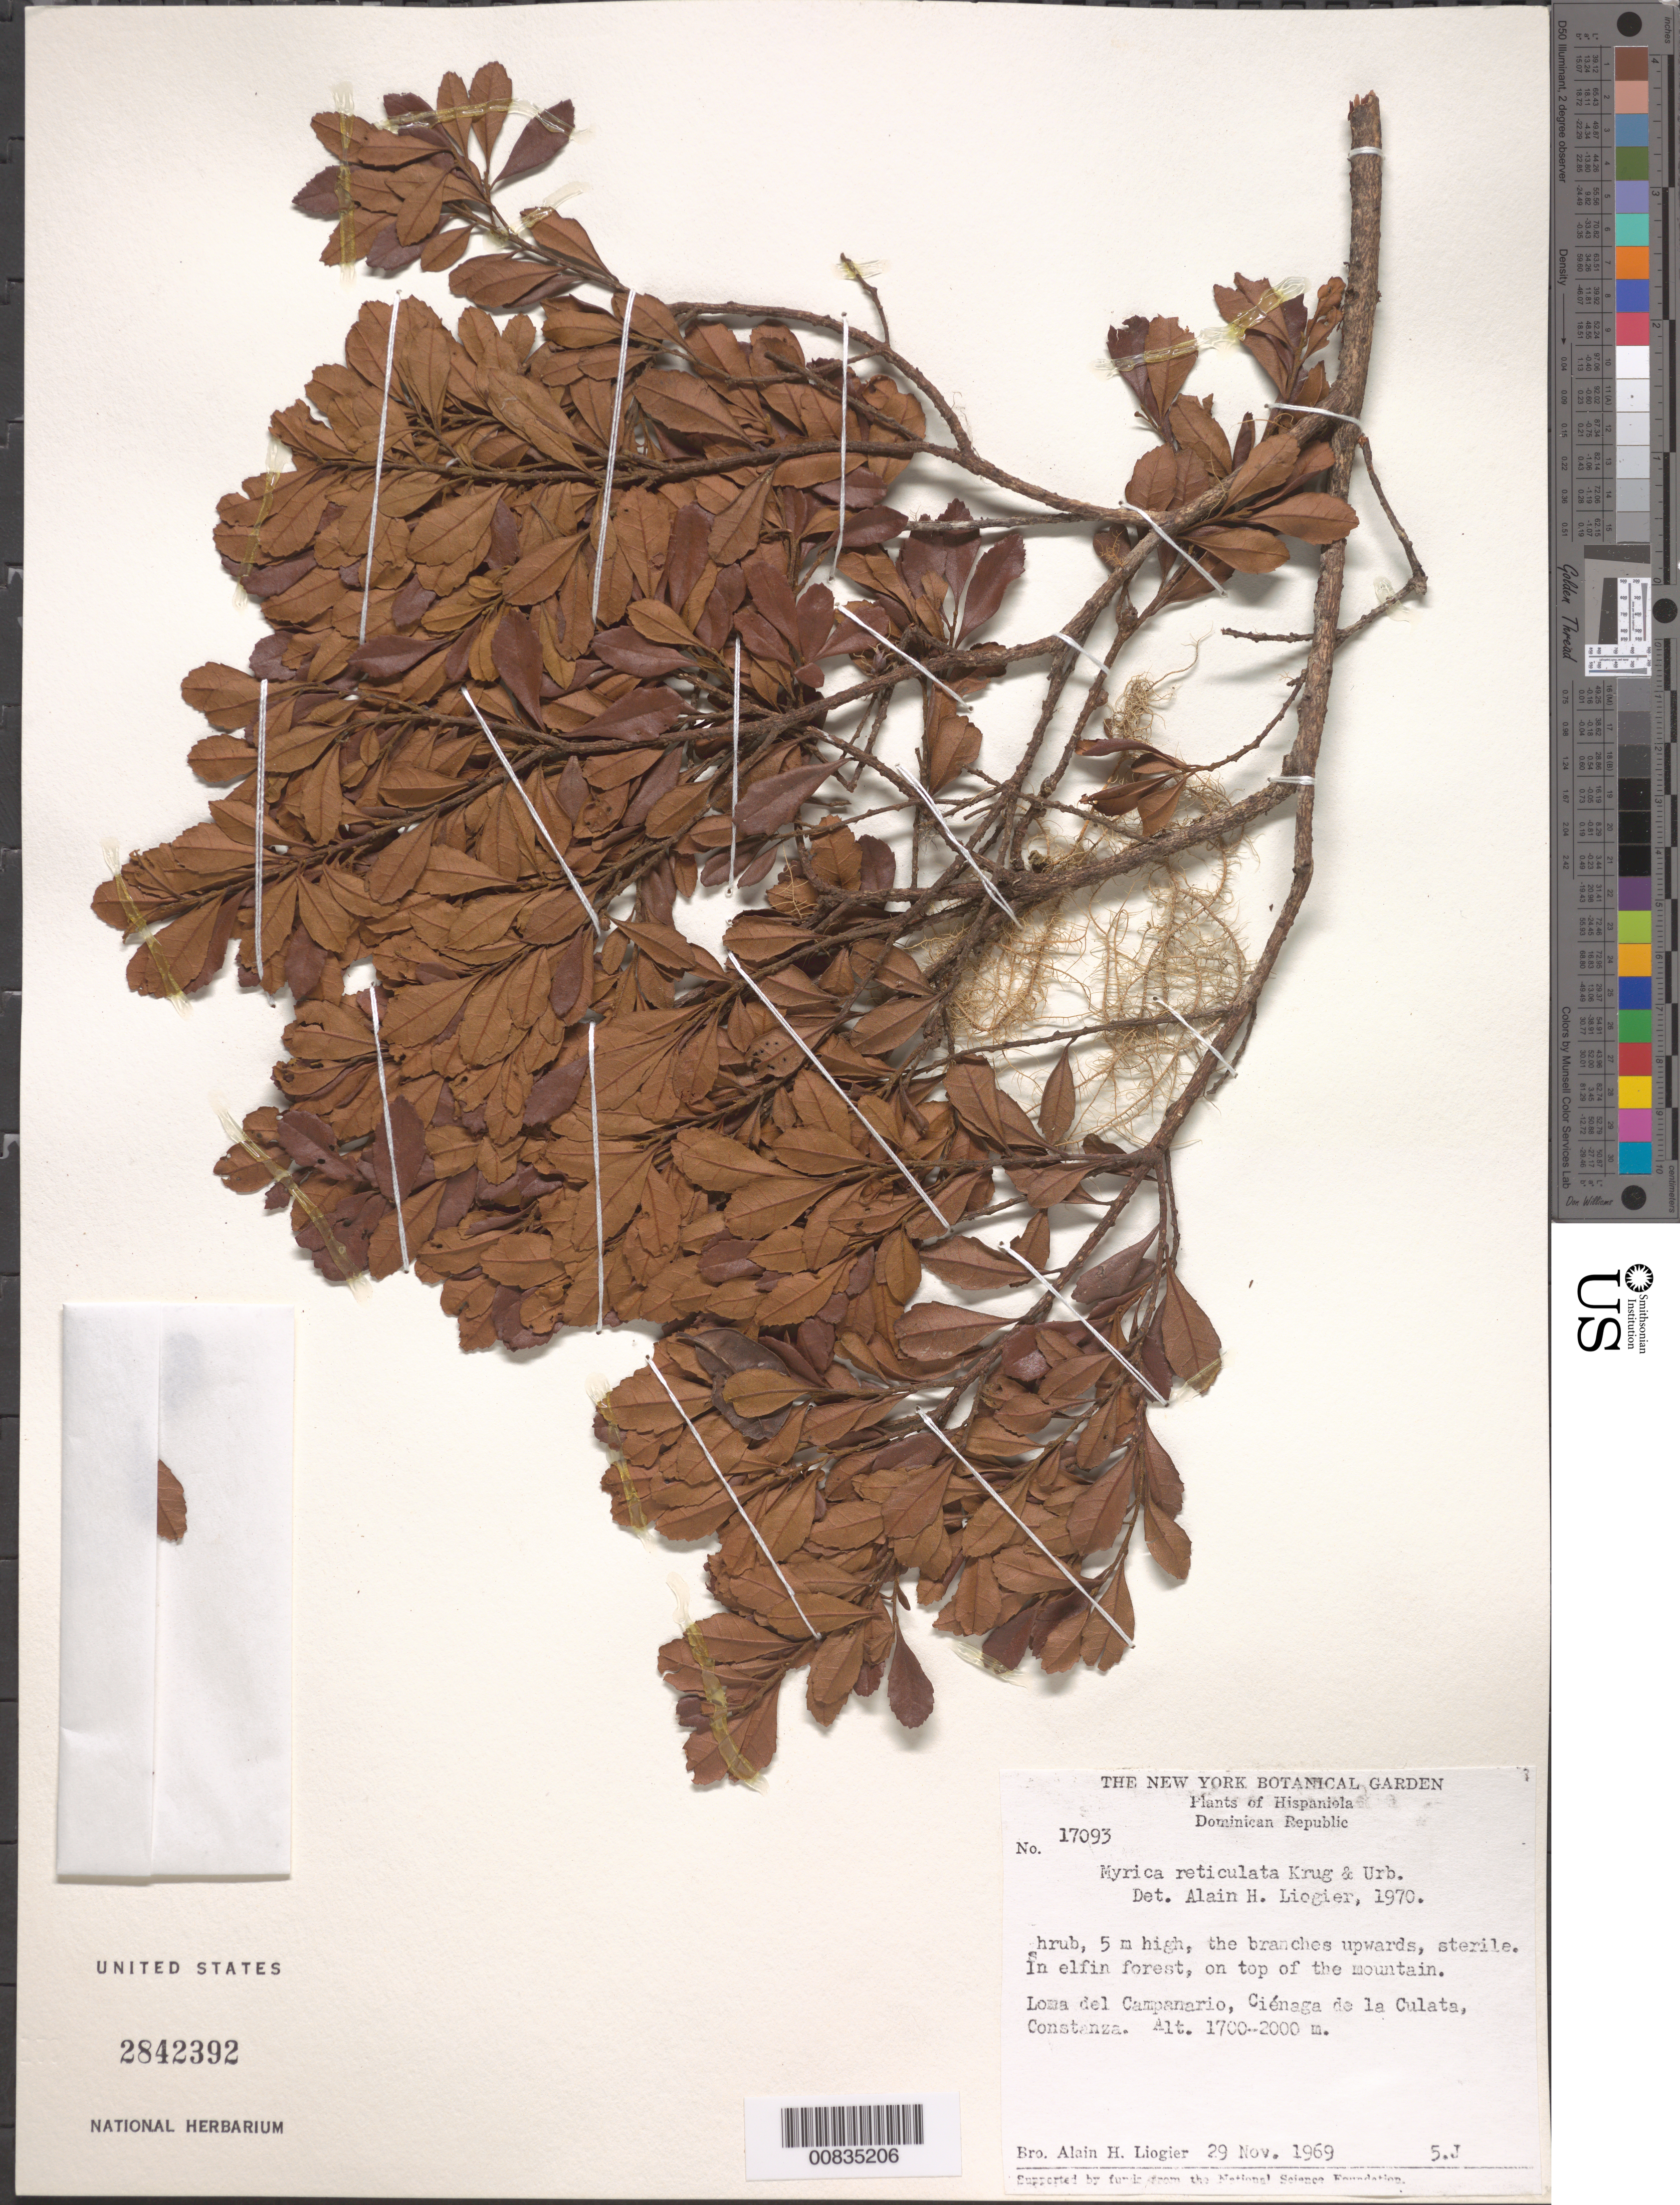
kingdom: Plantae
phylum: Tracheophyta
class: Magnoliopsida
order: Fagales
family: Myricaceae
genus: Myrica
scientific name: Myrica reticulata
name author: Krug & Urb.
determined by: Liogier, Alain H.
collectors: A. H. Liogier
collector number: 17093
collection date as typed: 29 Nov 1969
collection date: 1969-11-29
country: Dominican Republic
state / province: La Vega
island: Hispaniola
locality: Loma del Campanario, Ciénaga de la Culata, Constanza.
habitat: In elfin forest, on top of the mountain.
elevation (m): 1700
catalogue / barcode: US 2842392